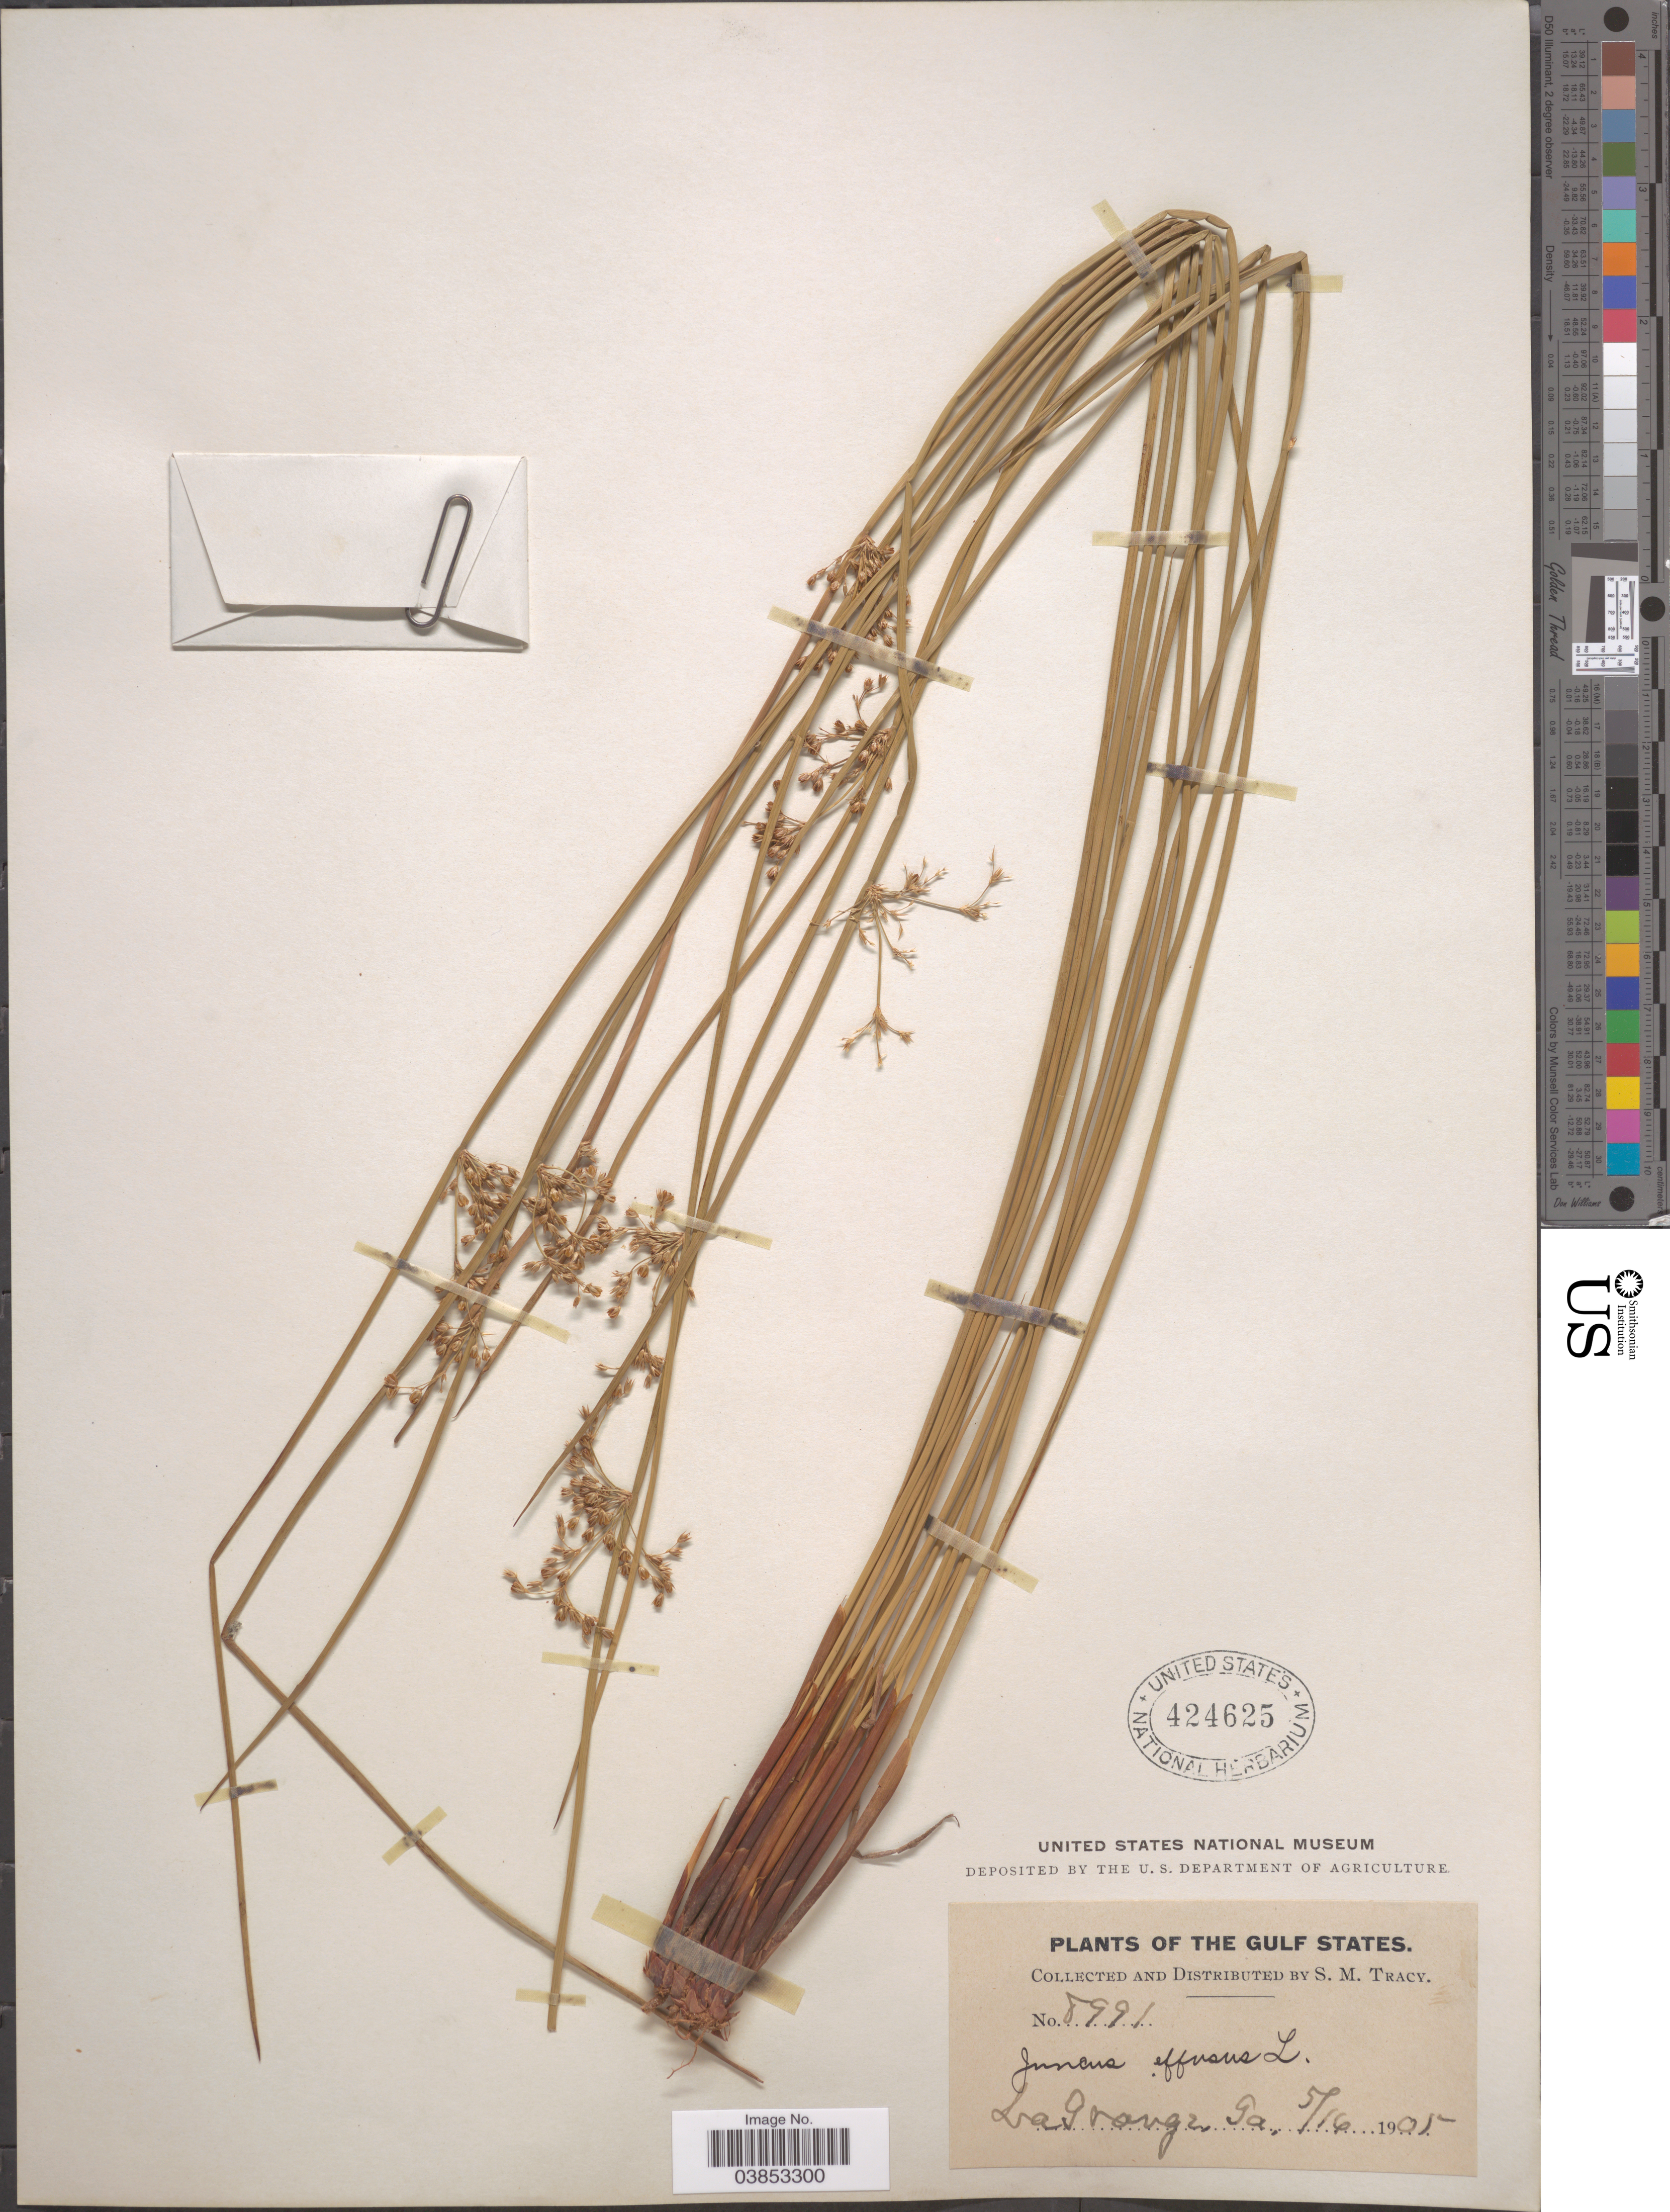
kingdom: Plantae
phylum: Tracheophyta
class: Liliopsida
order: Poales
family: Juncaceae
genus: Juncus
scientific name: Juncus effusus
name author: L.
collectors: S. M. Tracy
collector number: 8991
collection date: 1905-05-16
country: United States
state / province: Georgia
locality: Gulf States. La Grange.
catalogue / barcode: US 424625